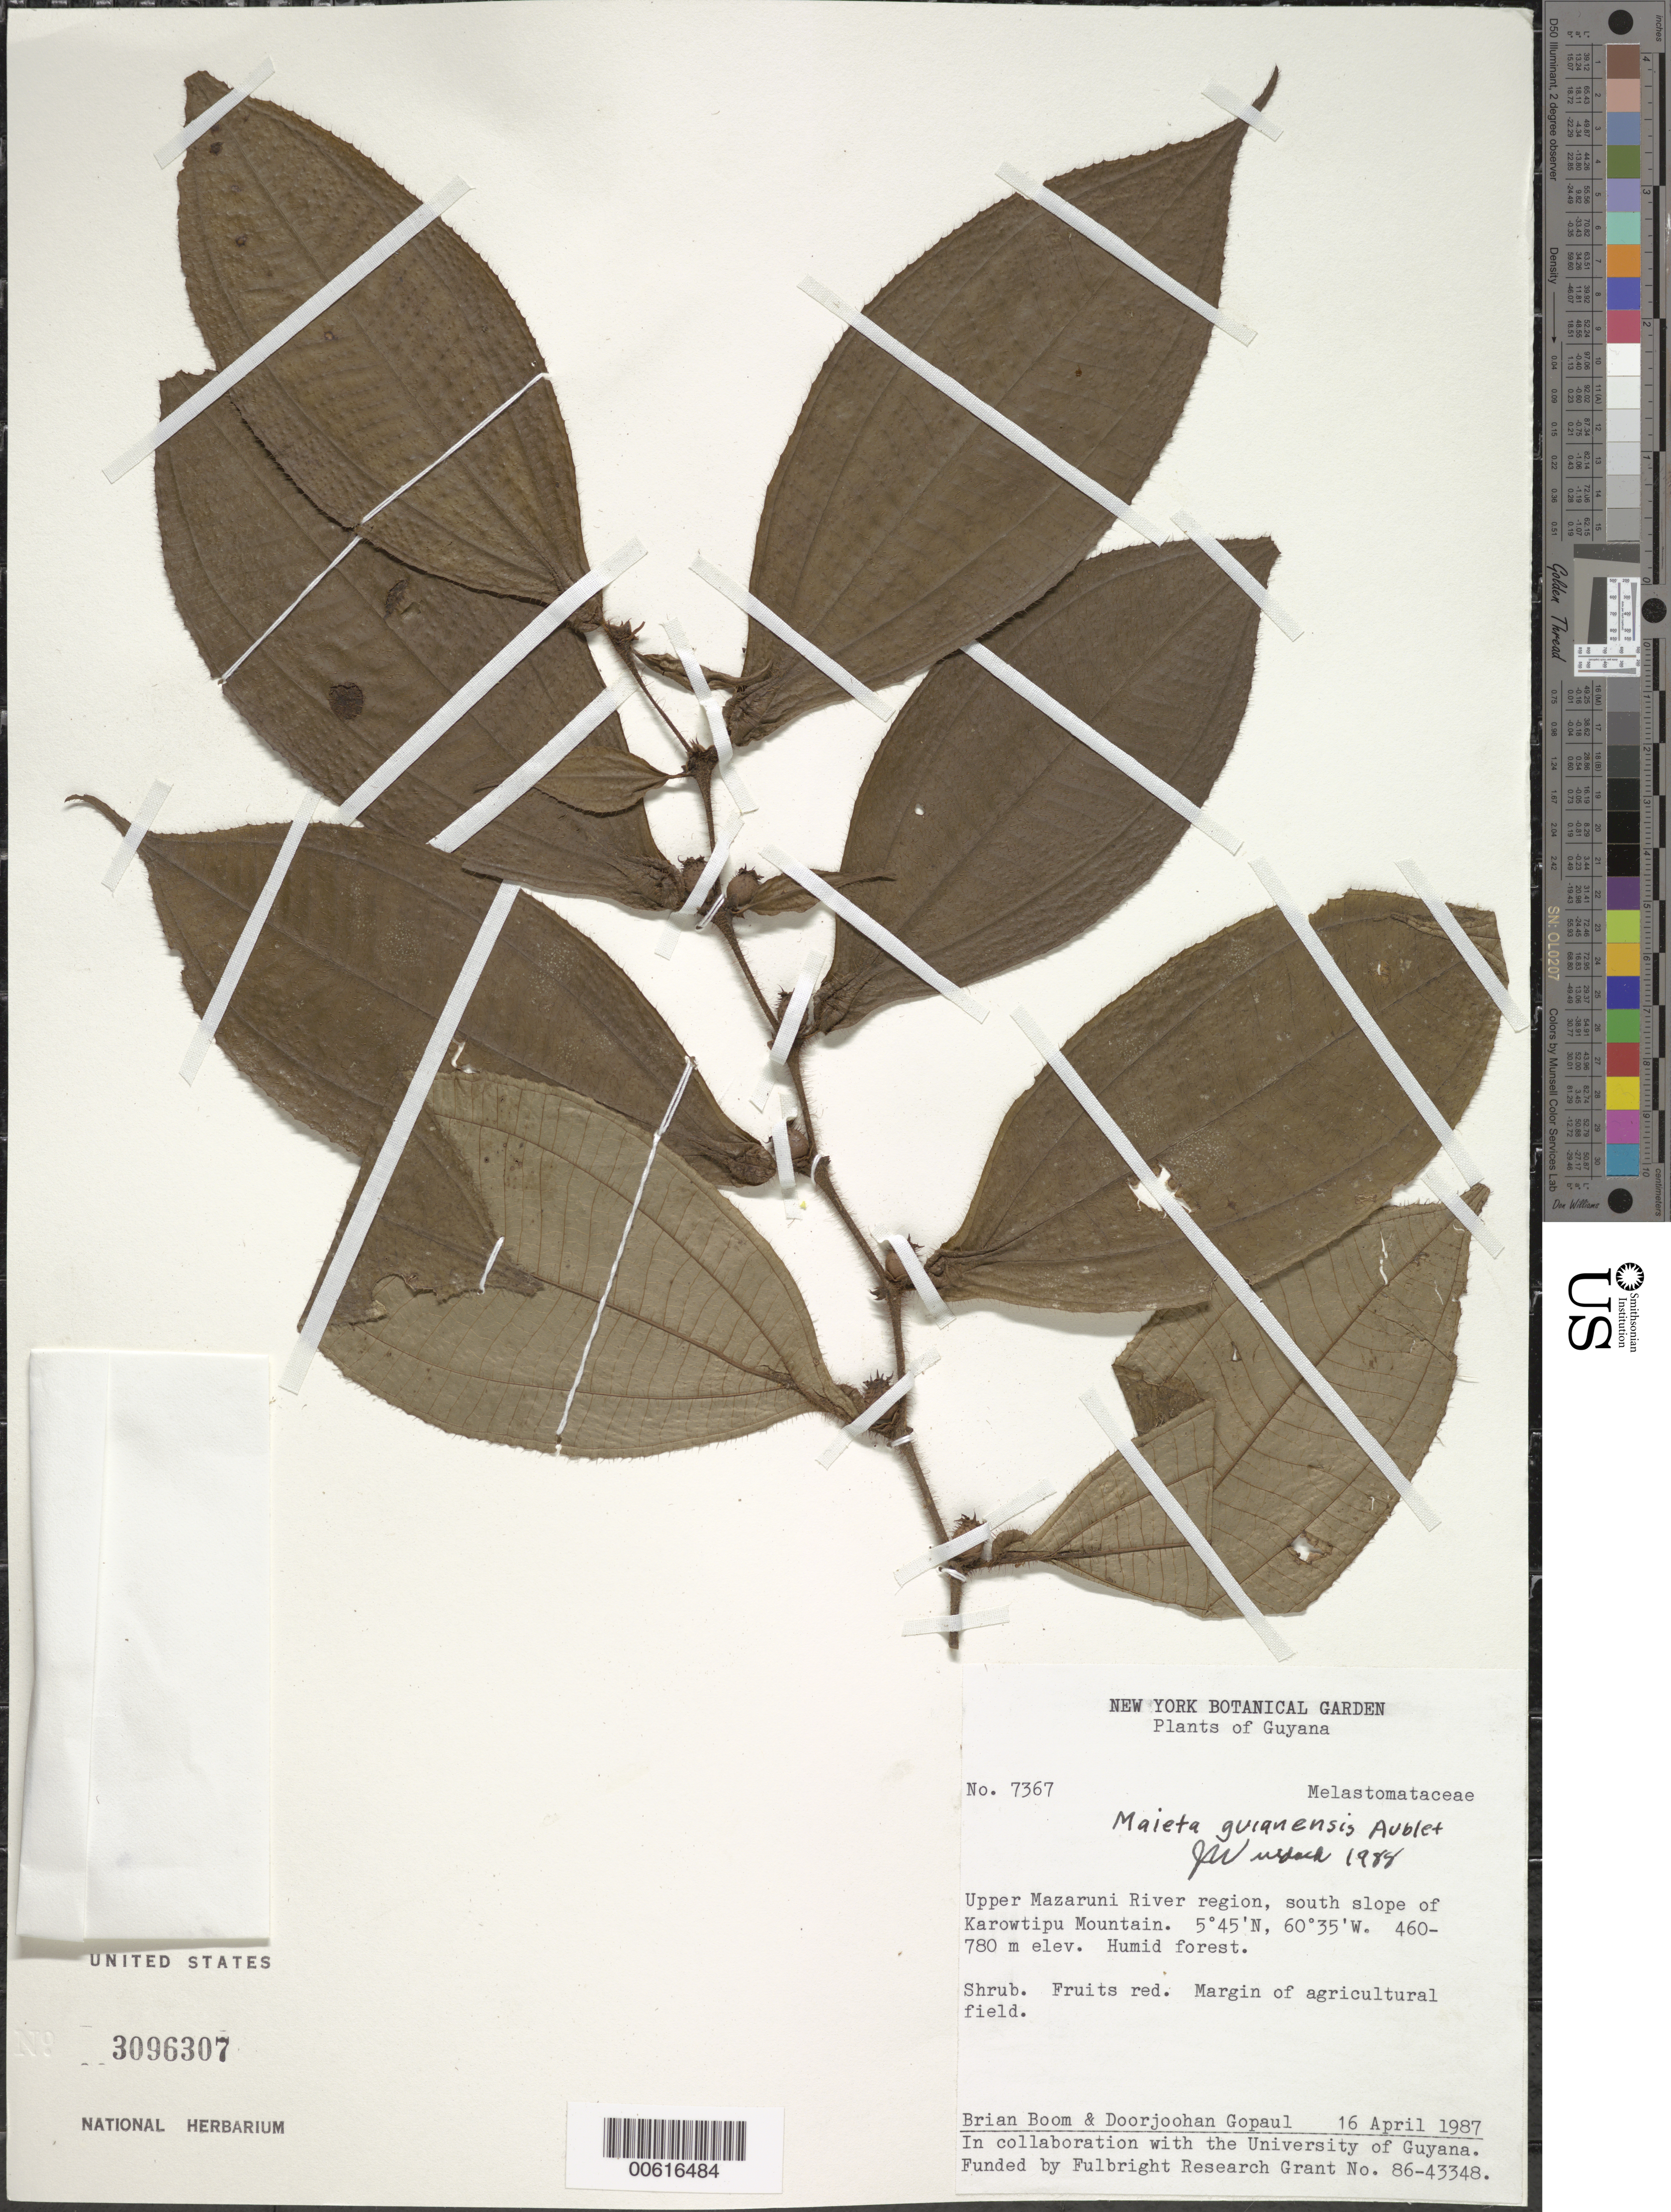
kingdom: Plantae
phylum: Tracheophyta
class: Magnoliopsida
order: Myrtales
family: Melastomataceae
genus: Maieta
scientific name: Maieta guianensis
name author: Aubl.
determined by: Wurdack, John J., (US), US (UNITED STATES)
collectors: B. M. Boom & D. Gopaul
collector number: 7367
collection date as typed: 16-Apr-87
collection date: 1987-04-16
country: Guyana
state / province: Cuyuni-Mazaruni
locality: Karowtipu Mountain, S slope, upper Mazaruni R. region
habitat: Humid forest. Margin of agricultural field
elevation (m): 460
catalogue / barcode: US 3096307